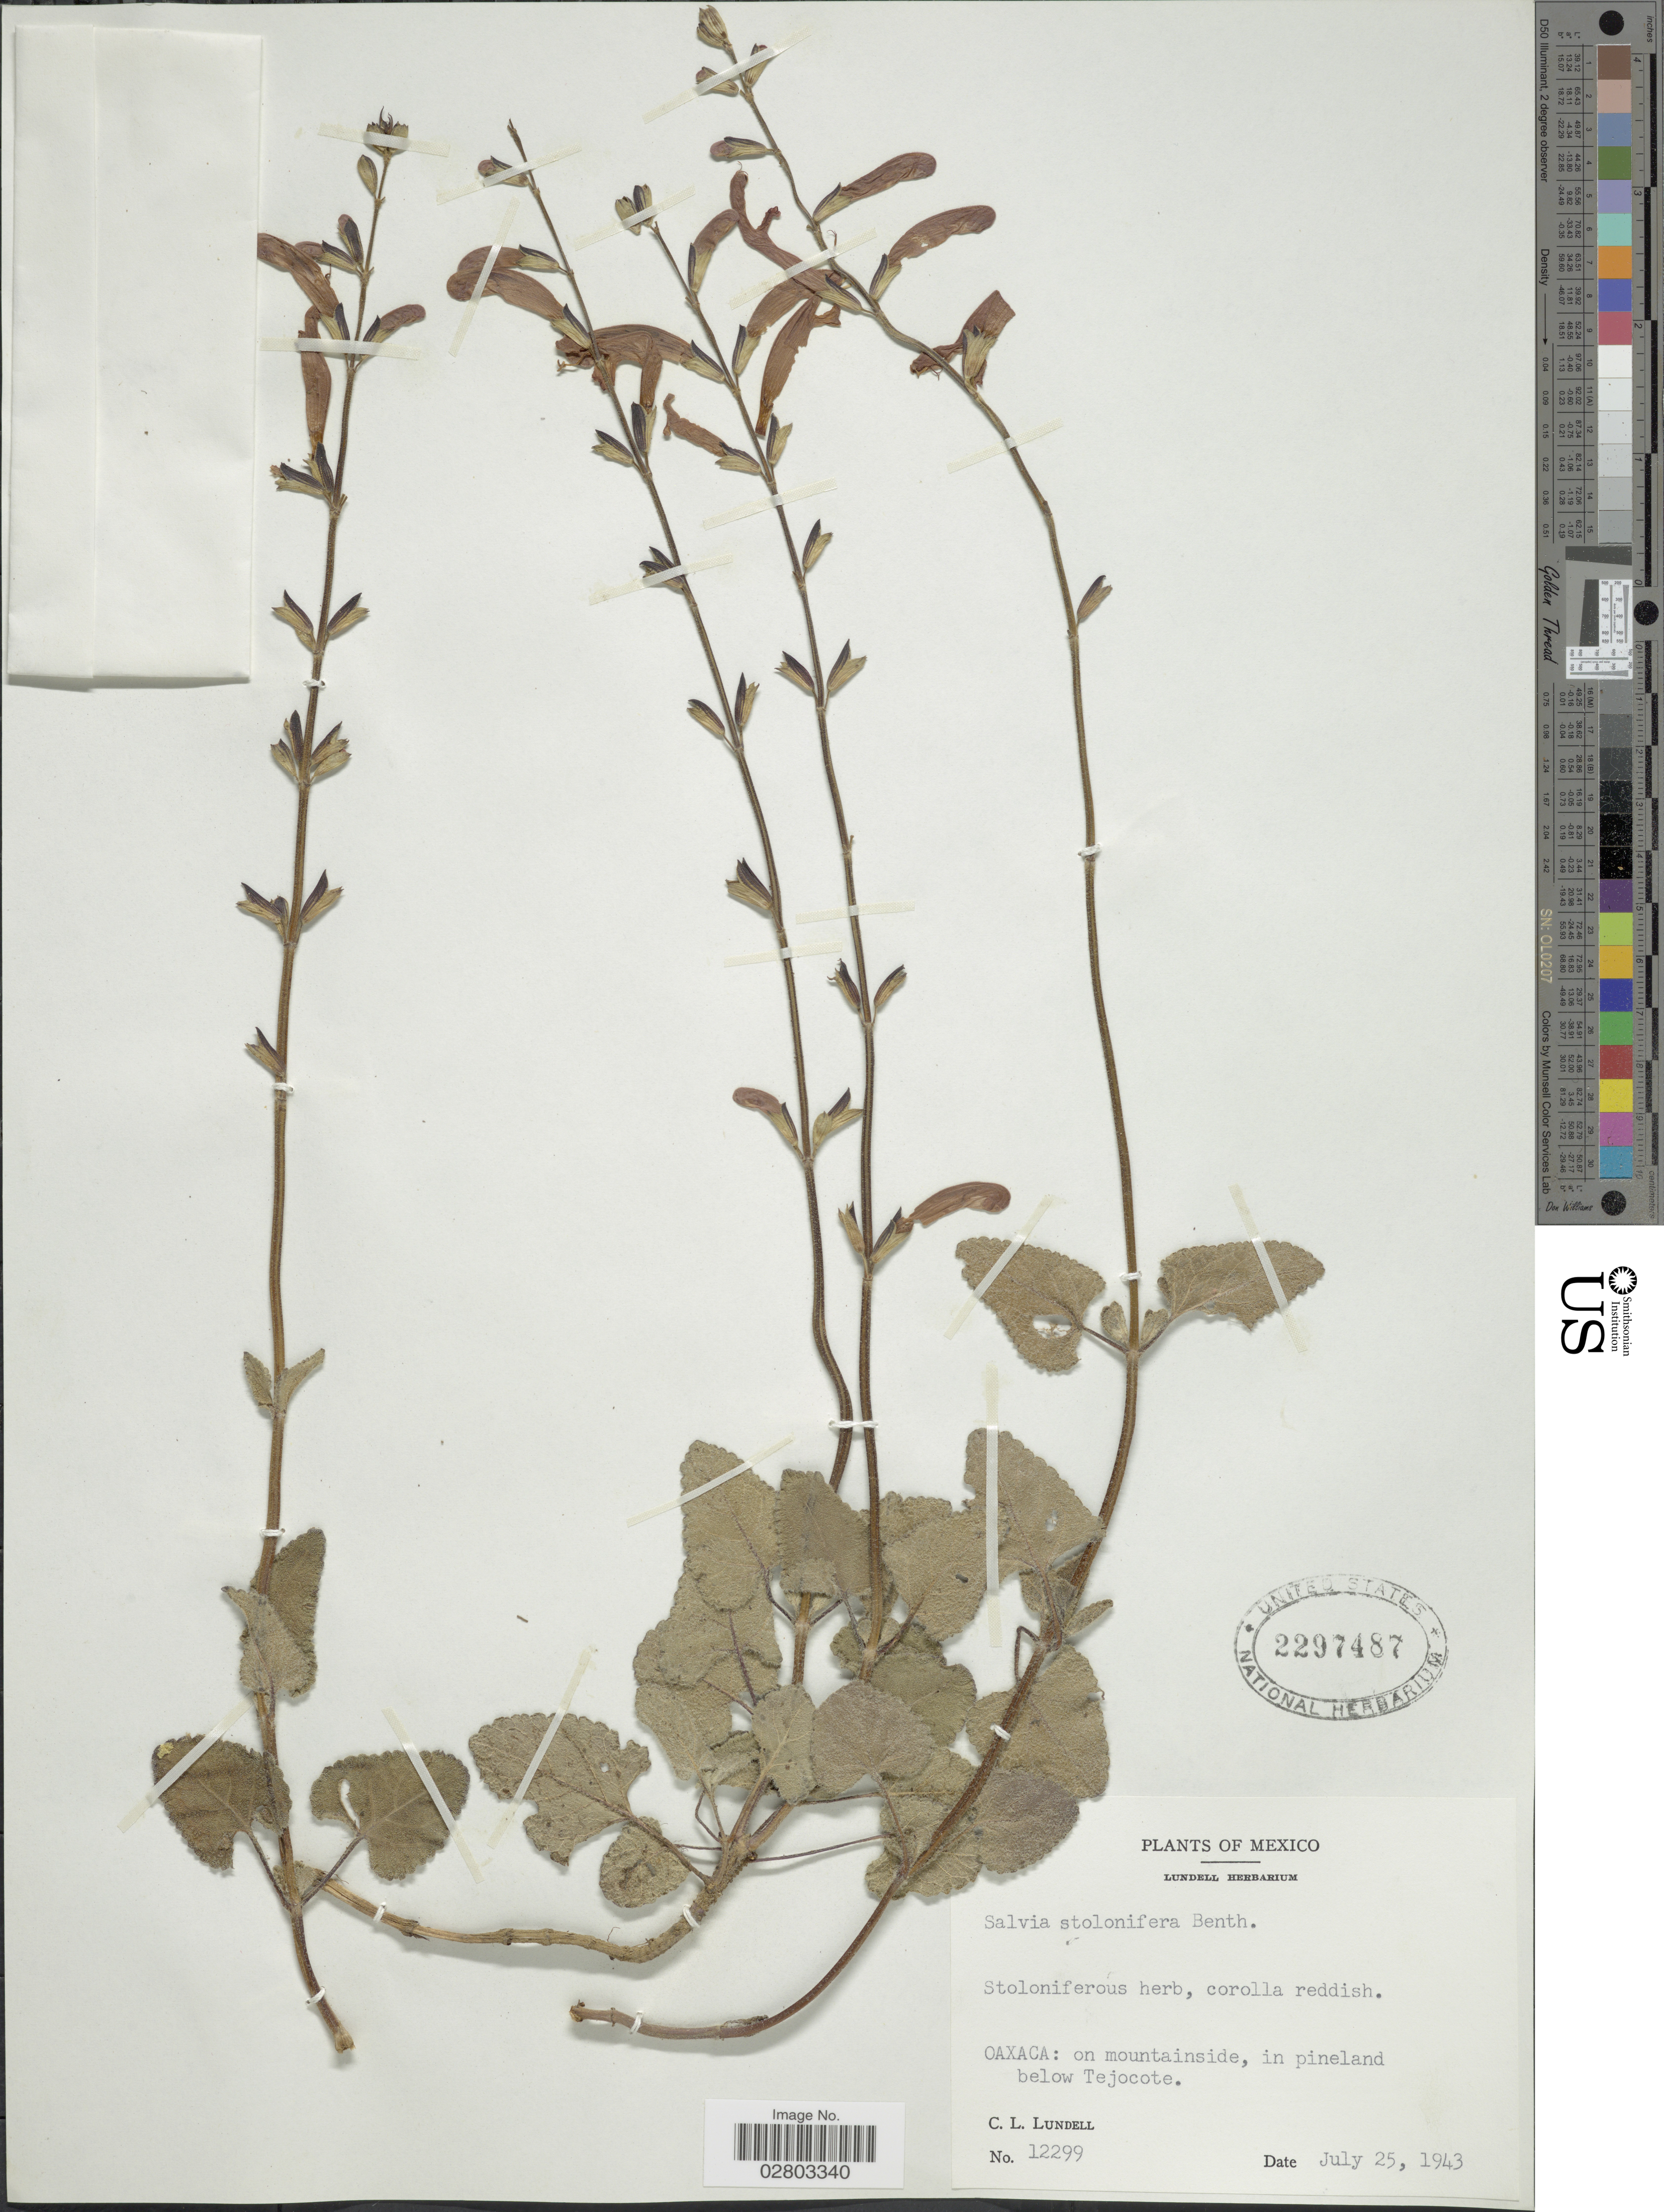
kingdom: Plantae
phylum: Tracheophyta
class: Magnoliopsida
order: Lamiales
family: Lamiaceae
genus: Salvia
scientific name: Salvia stolonifera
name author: Benth.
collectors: C. L. Lundell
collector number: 12299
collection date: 1943-07-25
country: Mexico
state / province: Oaxaca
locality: On mountainside, in pineland below Tejocote.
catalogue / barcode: US 2297487